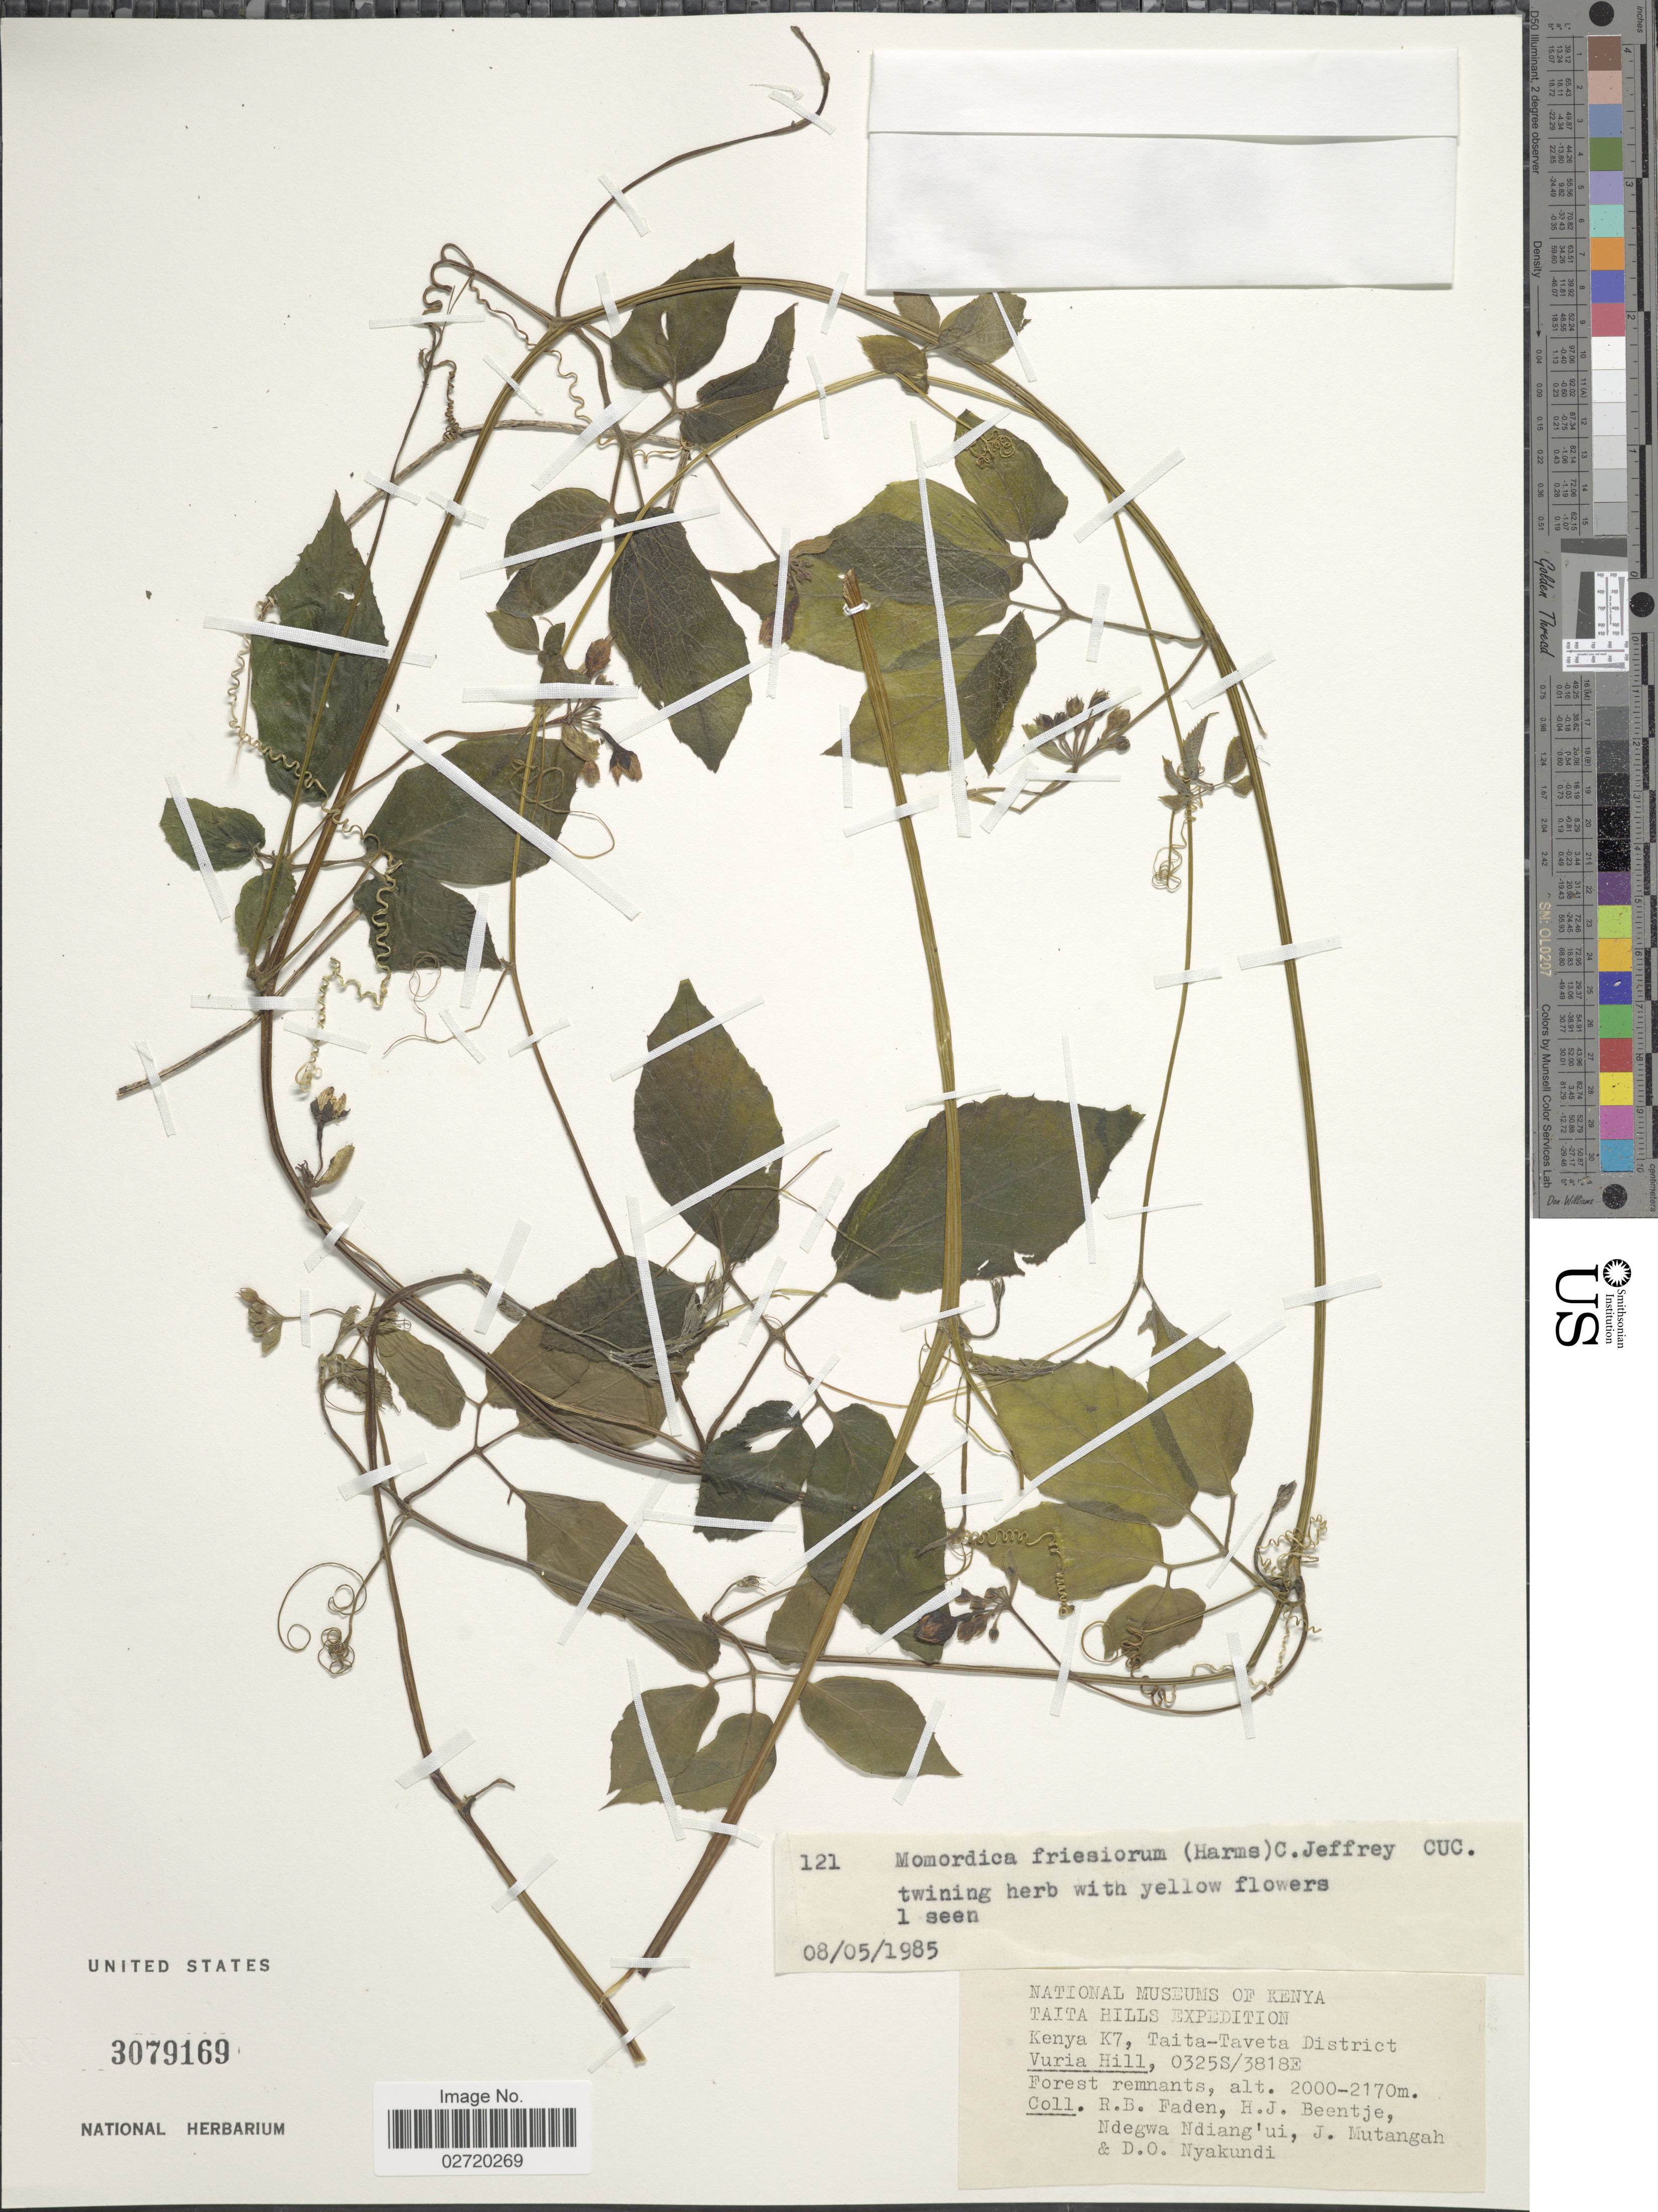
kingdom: Plantae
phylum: Tracheophyta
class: Magnoliopsida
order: Cucurbitales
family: Cucurbitaceae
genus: Momordica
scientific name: Momordica friesiorum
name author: (Harms) C. Jeffrey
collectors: R. B. Faden, H. J. Beentje, Ndegwa Ndiang'ui, J. Mutangah & D. Nyakundi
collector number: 121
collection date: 1985-05-08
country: Kenya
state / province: Taita Taveta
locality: Taita Hills, Kenya, K7, Taita-Taveta District, Vuria Hill, 0325S/3818E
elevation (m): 2000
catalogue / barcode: US 3079169